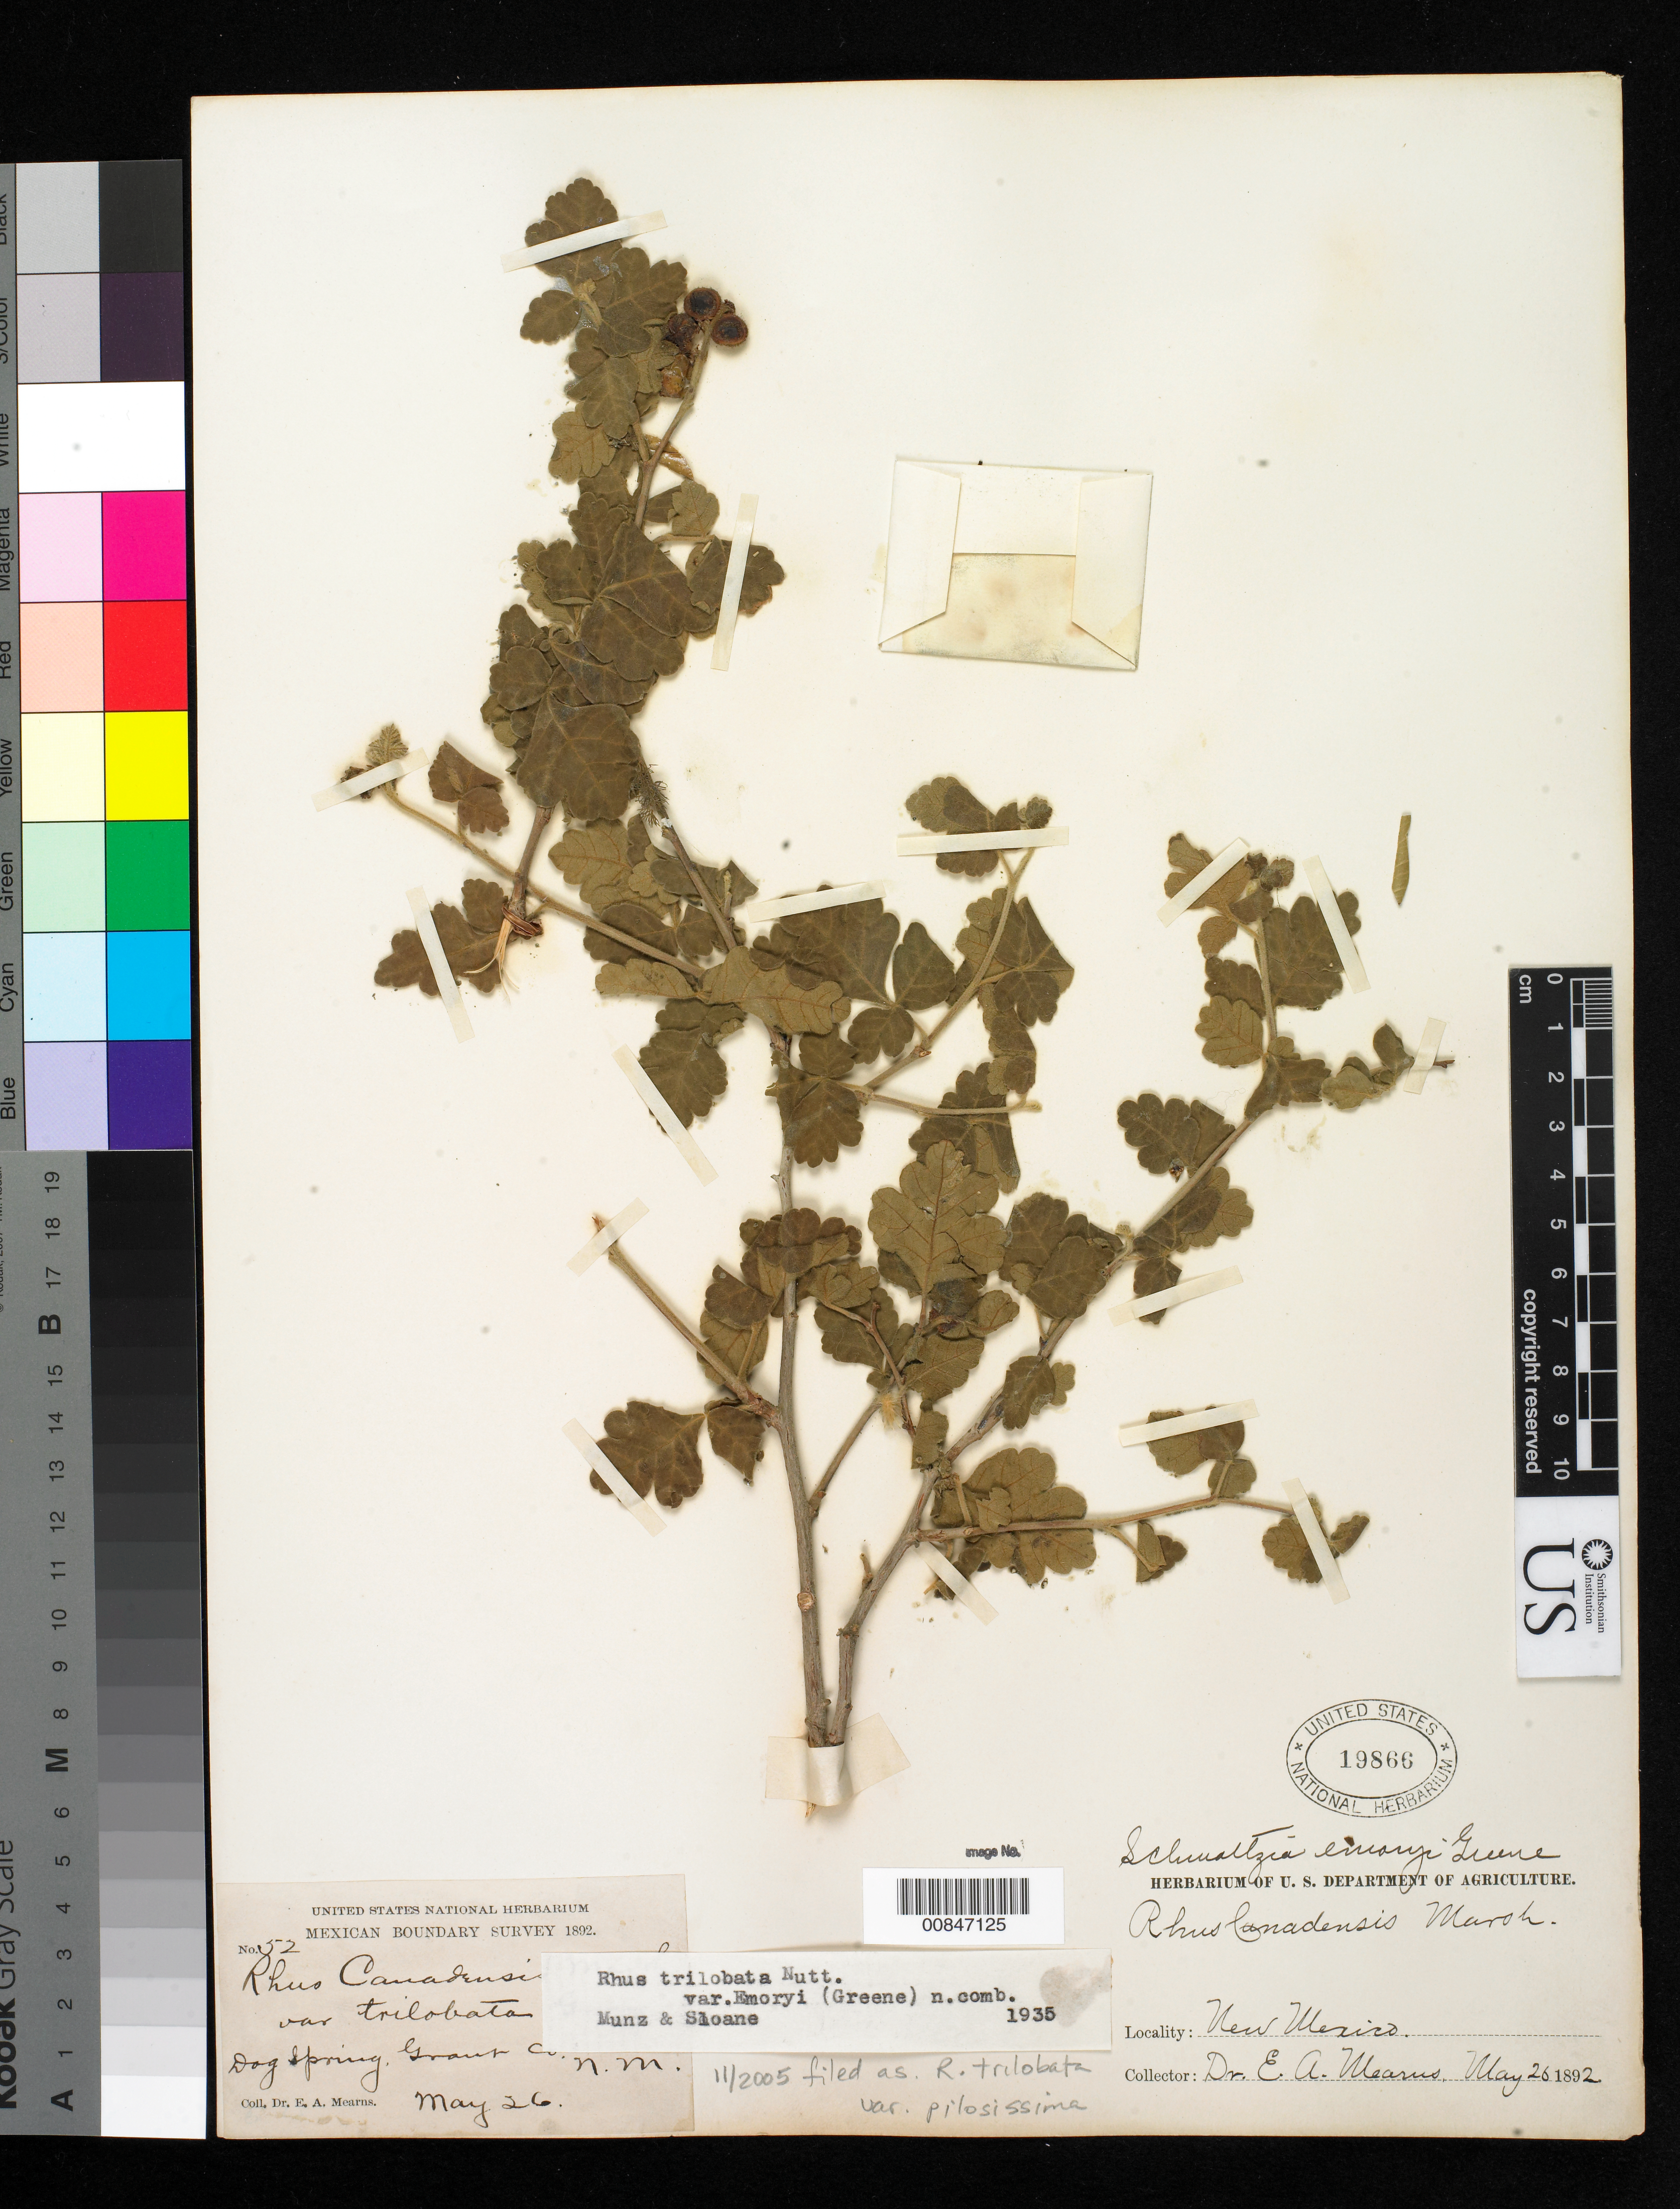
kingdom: Plantae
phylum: Tracheophyta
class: Magnoliopsida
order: Sapindales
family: Anacardiaceae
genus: Rhus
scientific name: Rhus trilobata var. pilosissima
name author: Engl.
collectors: E. A. Mearns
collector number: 52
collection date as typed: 26 May 1892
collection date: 1892-05-26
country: United States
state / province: New Mexico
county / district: Grant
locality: Dog Spring, Grant County, New Mexico.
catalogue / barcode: US 19866